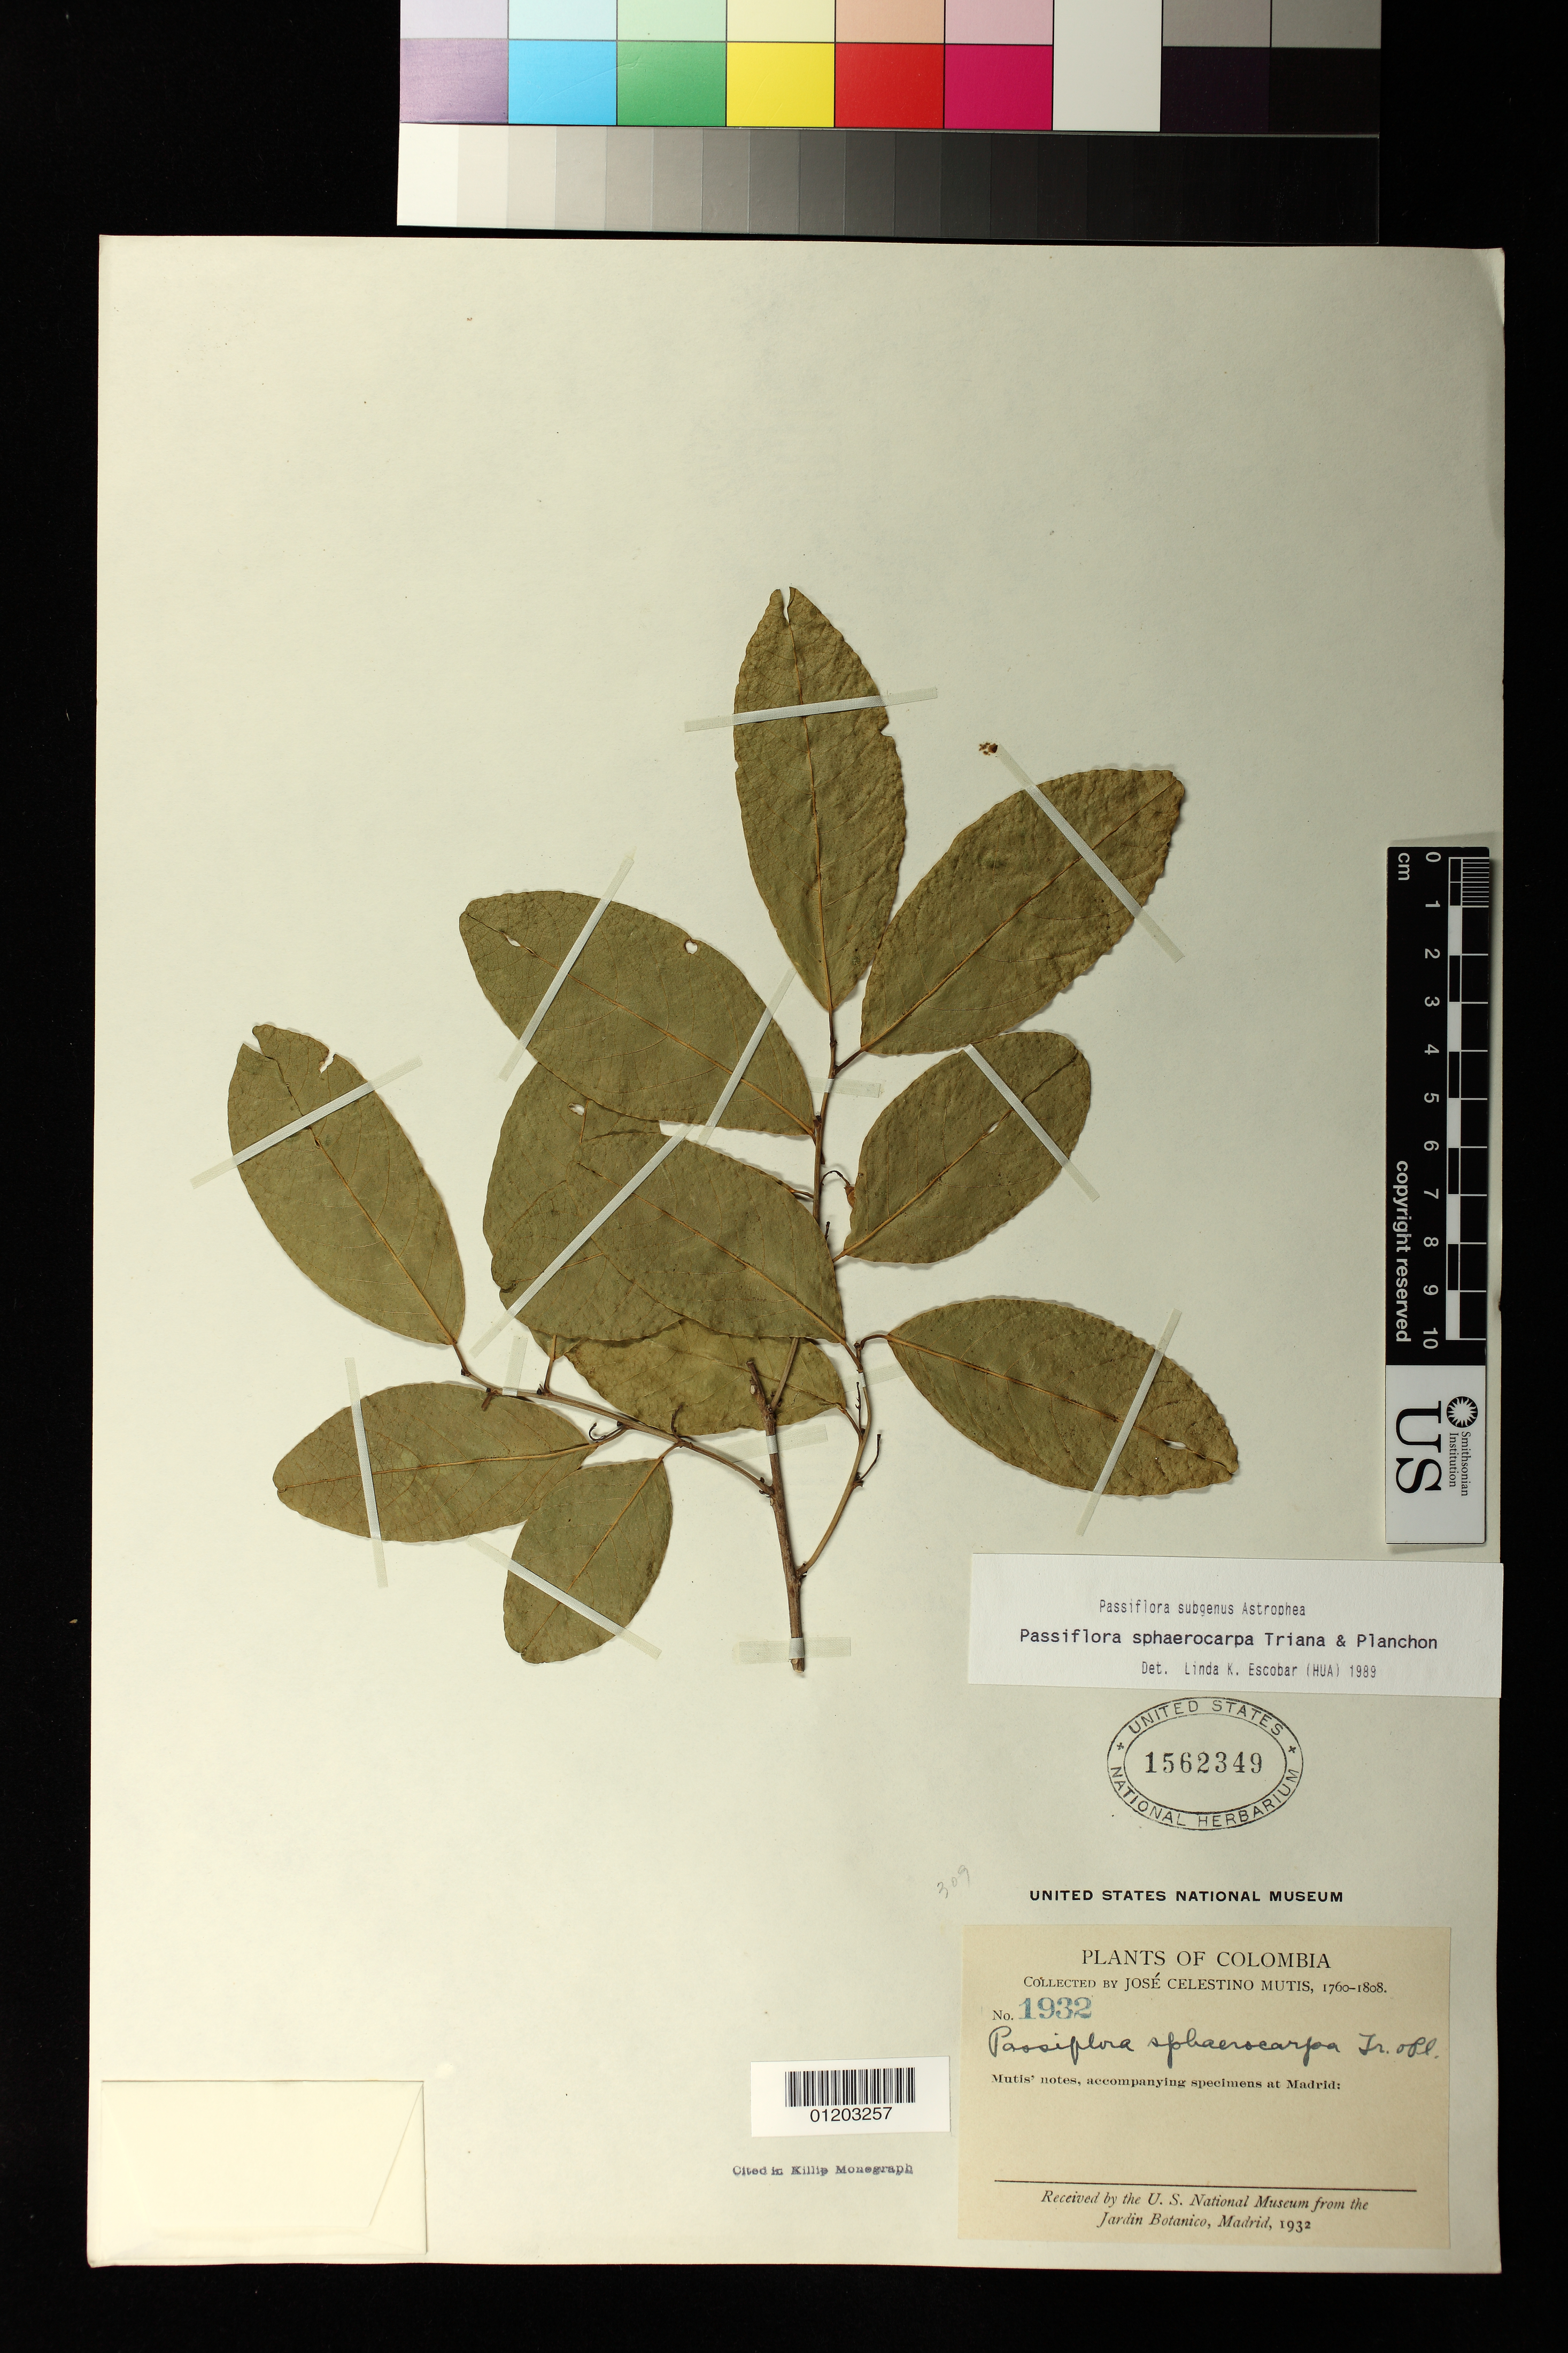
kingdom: Plantae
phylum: Tracheophyta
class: Magnoliopsida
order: Malpighiales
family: Passifloraceae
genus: Passiflora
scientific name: Passiflora sphaerocarpa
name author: Triana & Planch.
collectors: J. C. B. Mutis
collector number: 1932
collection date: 1760/1808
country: Colombia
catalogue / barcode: US 1562349